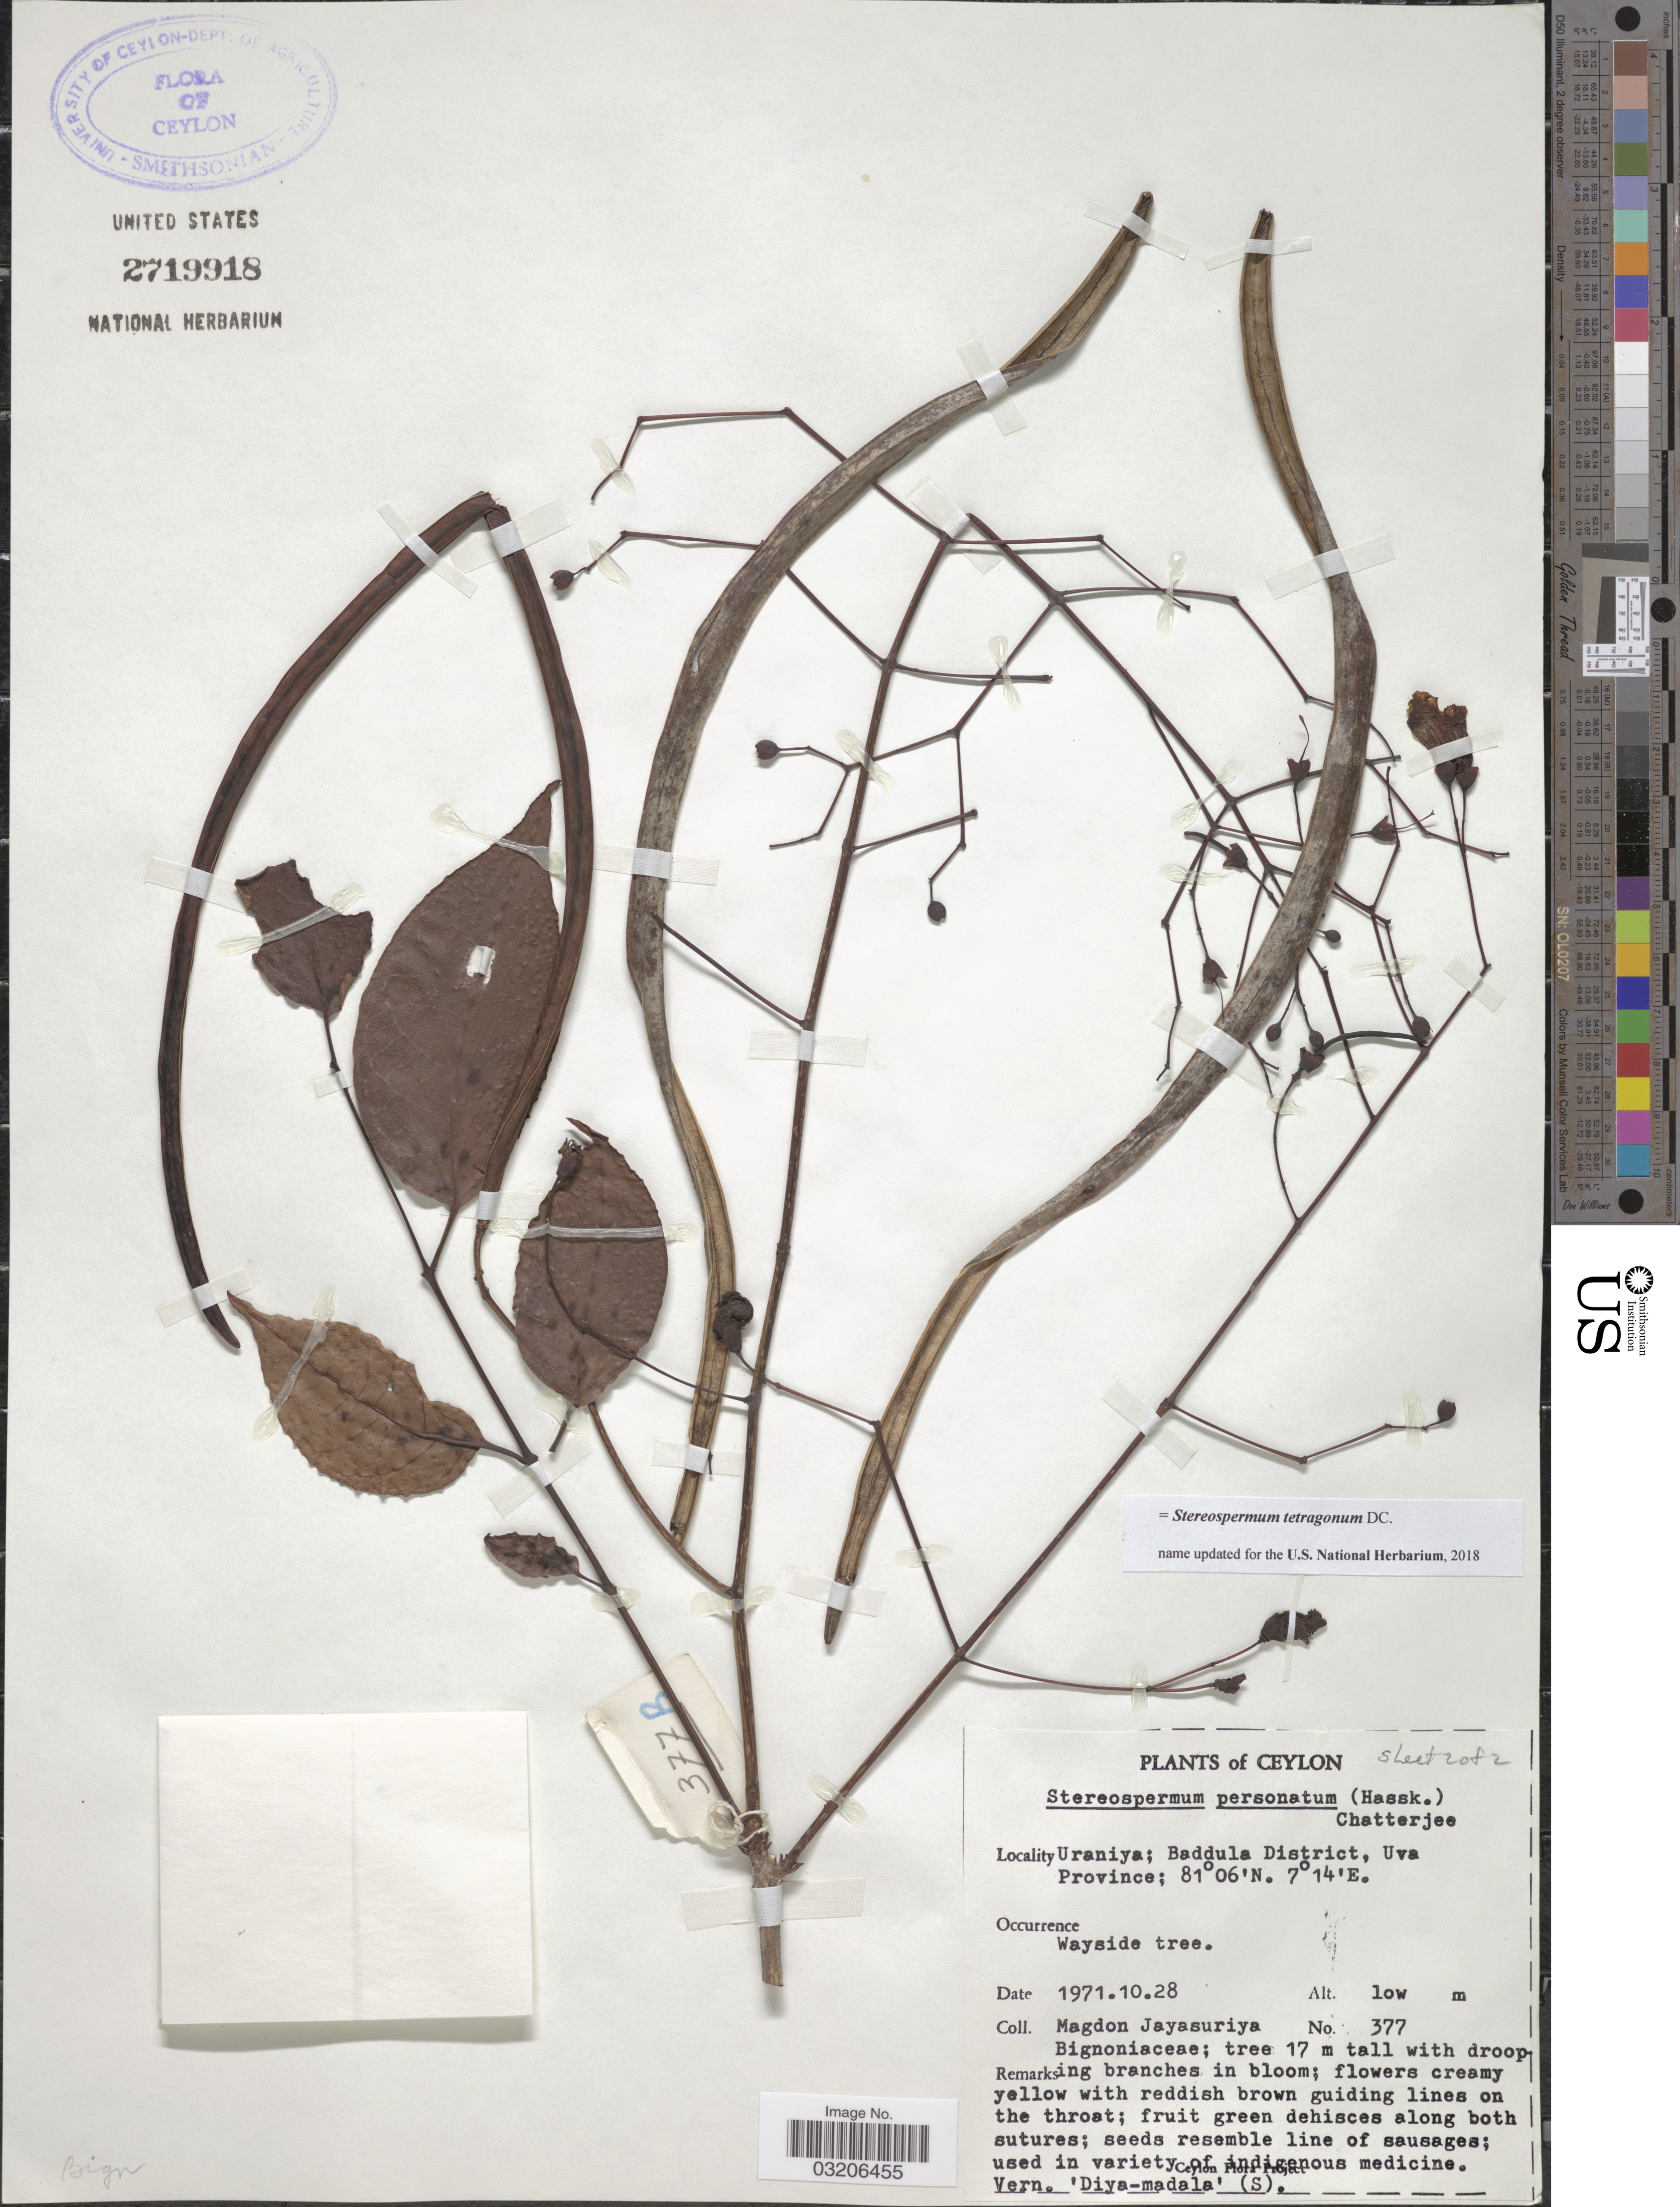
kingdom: Plantae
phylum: Tracheophyta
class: Magnoliopsida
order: Lamiales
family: Bignoniaceae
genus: Stereospermum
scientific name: Stereospermum tetragonum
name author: DC.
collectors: A. H. Jayasuriya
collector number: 377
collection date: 1971-10-28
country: Sri Lanka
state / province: Uva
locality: Ceylon. Uraniya; Baddula District.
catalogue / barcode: US 2719918